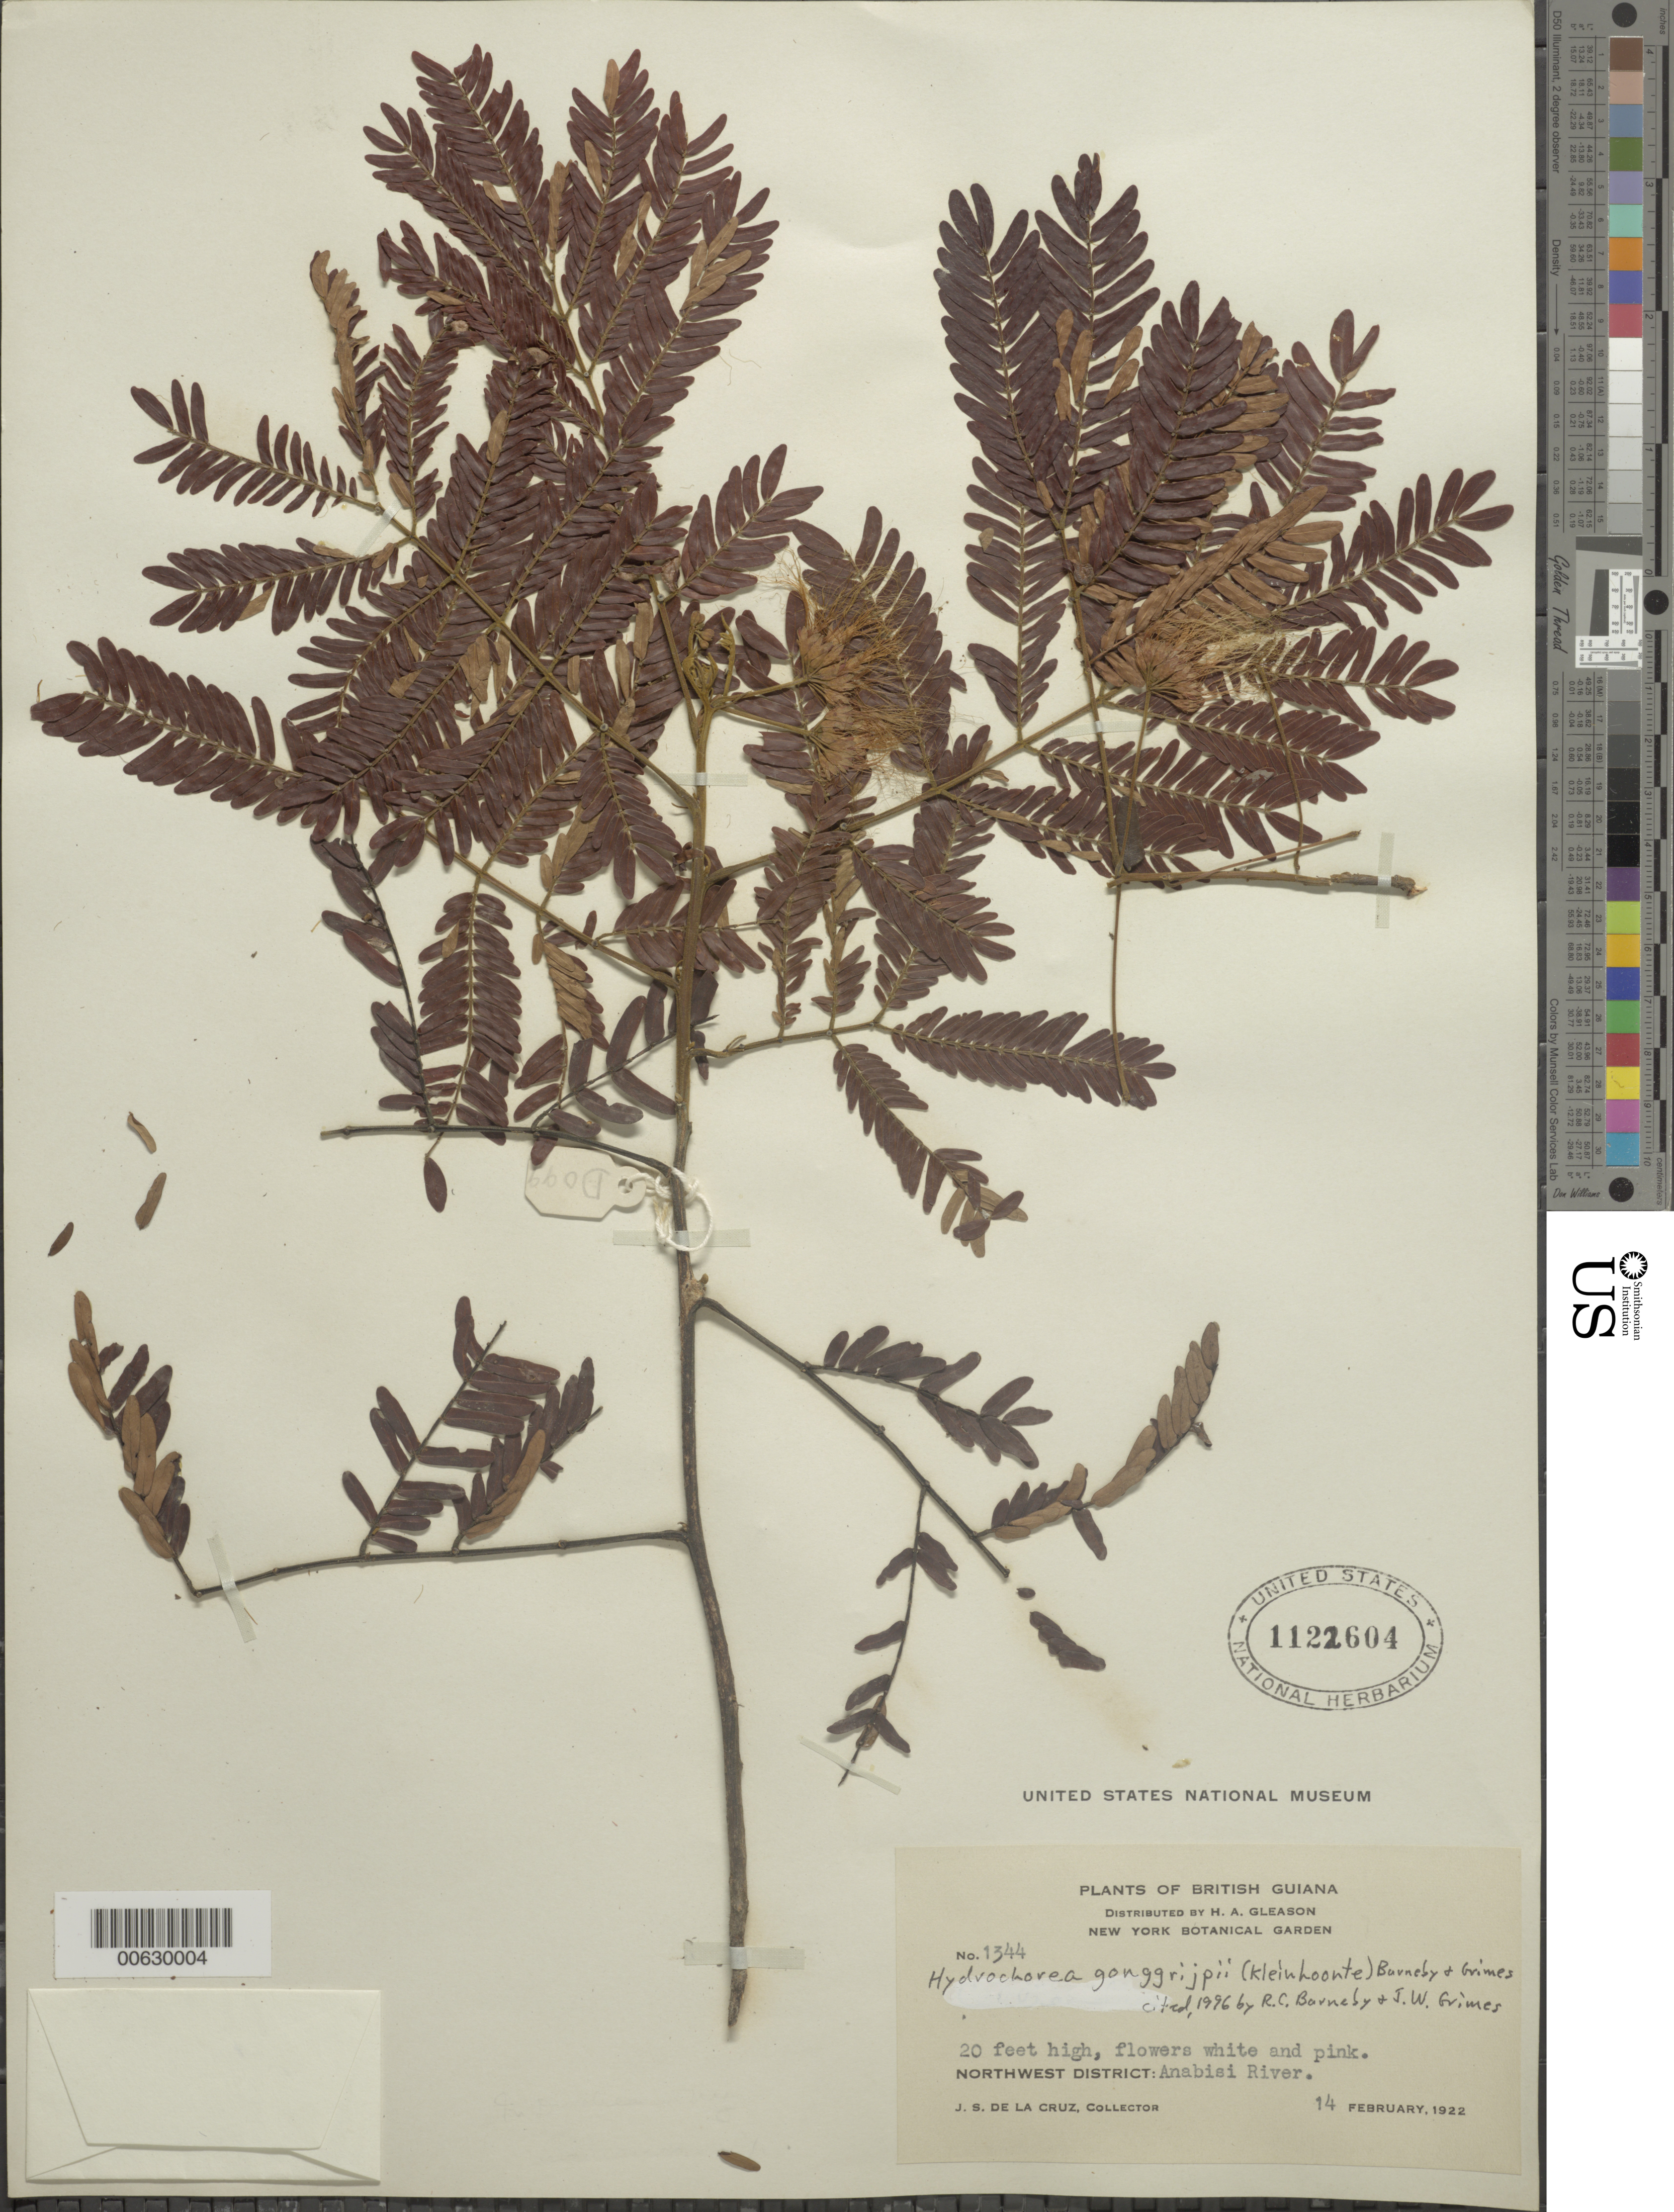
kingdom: Plantae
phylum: Tracheophyta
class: Magnoliopsida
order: Fabales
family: Fabaceae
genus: Hydrochorea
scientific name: Hydrochorea gonggrijpii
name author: (Kleinhoonte) Barneby & J.W. Grimes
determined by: Barneby, R. C.; Grimes, J. W.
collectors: J. S. de la Cruz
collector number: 1344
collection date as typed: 14-Feb-22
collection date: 1922-02-14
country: Guyana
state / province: Barima-Waini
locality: Anabisi River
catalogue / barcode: US 1122604